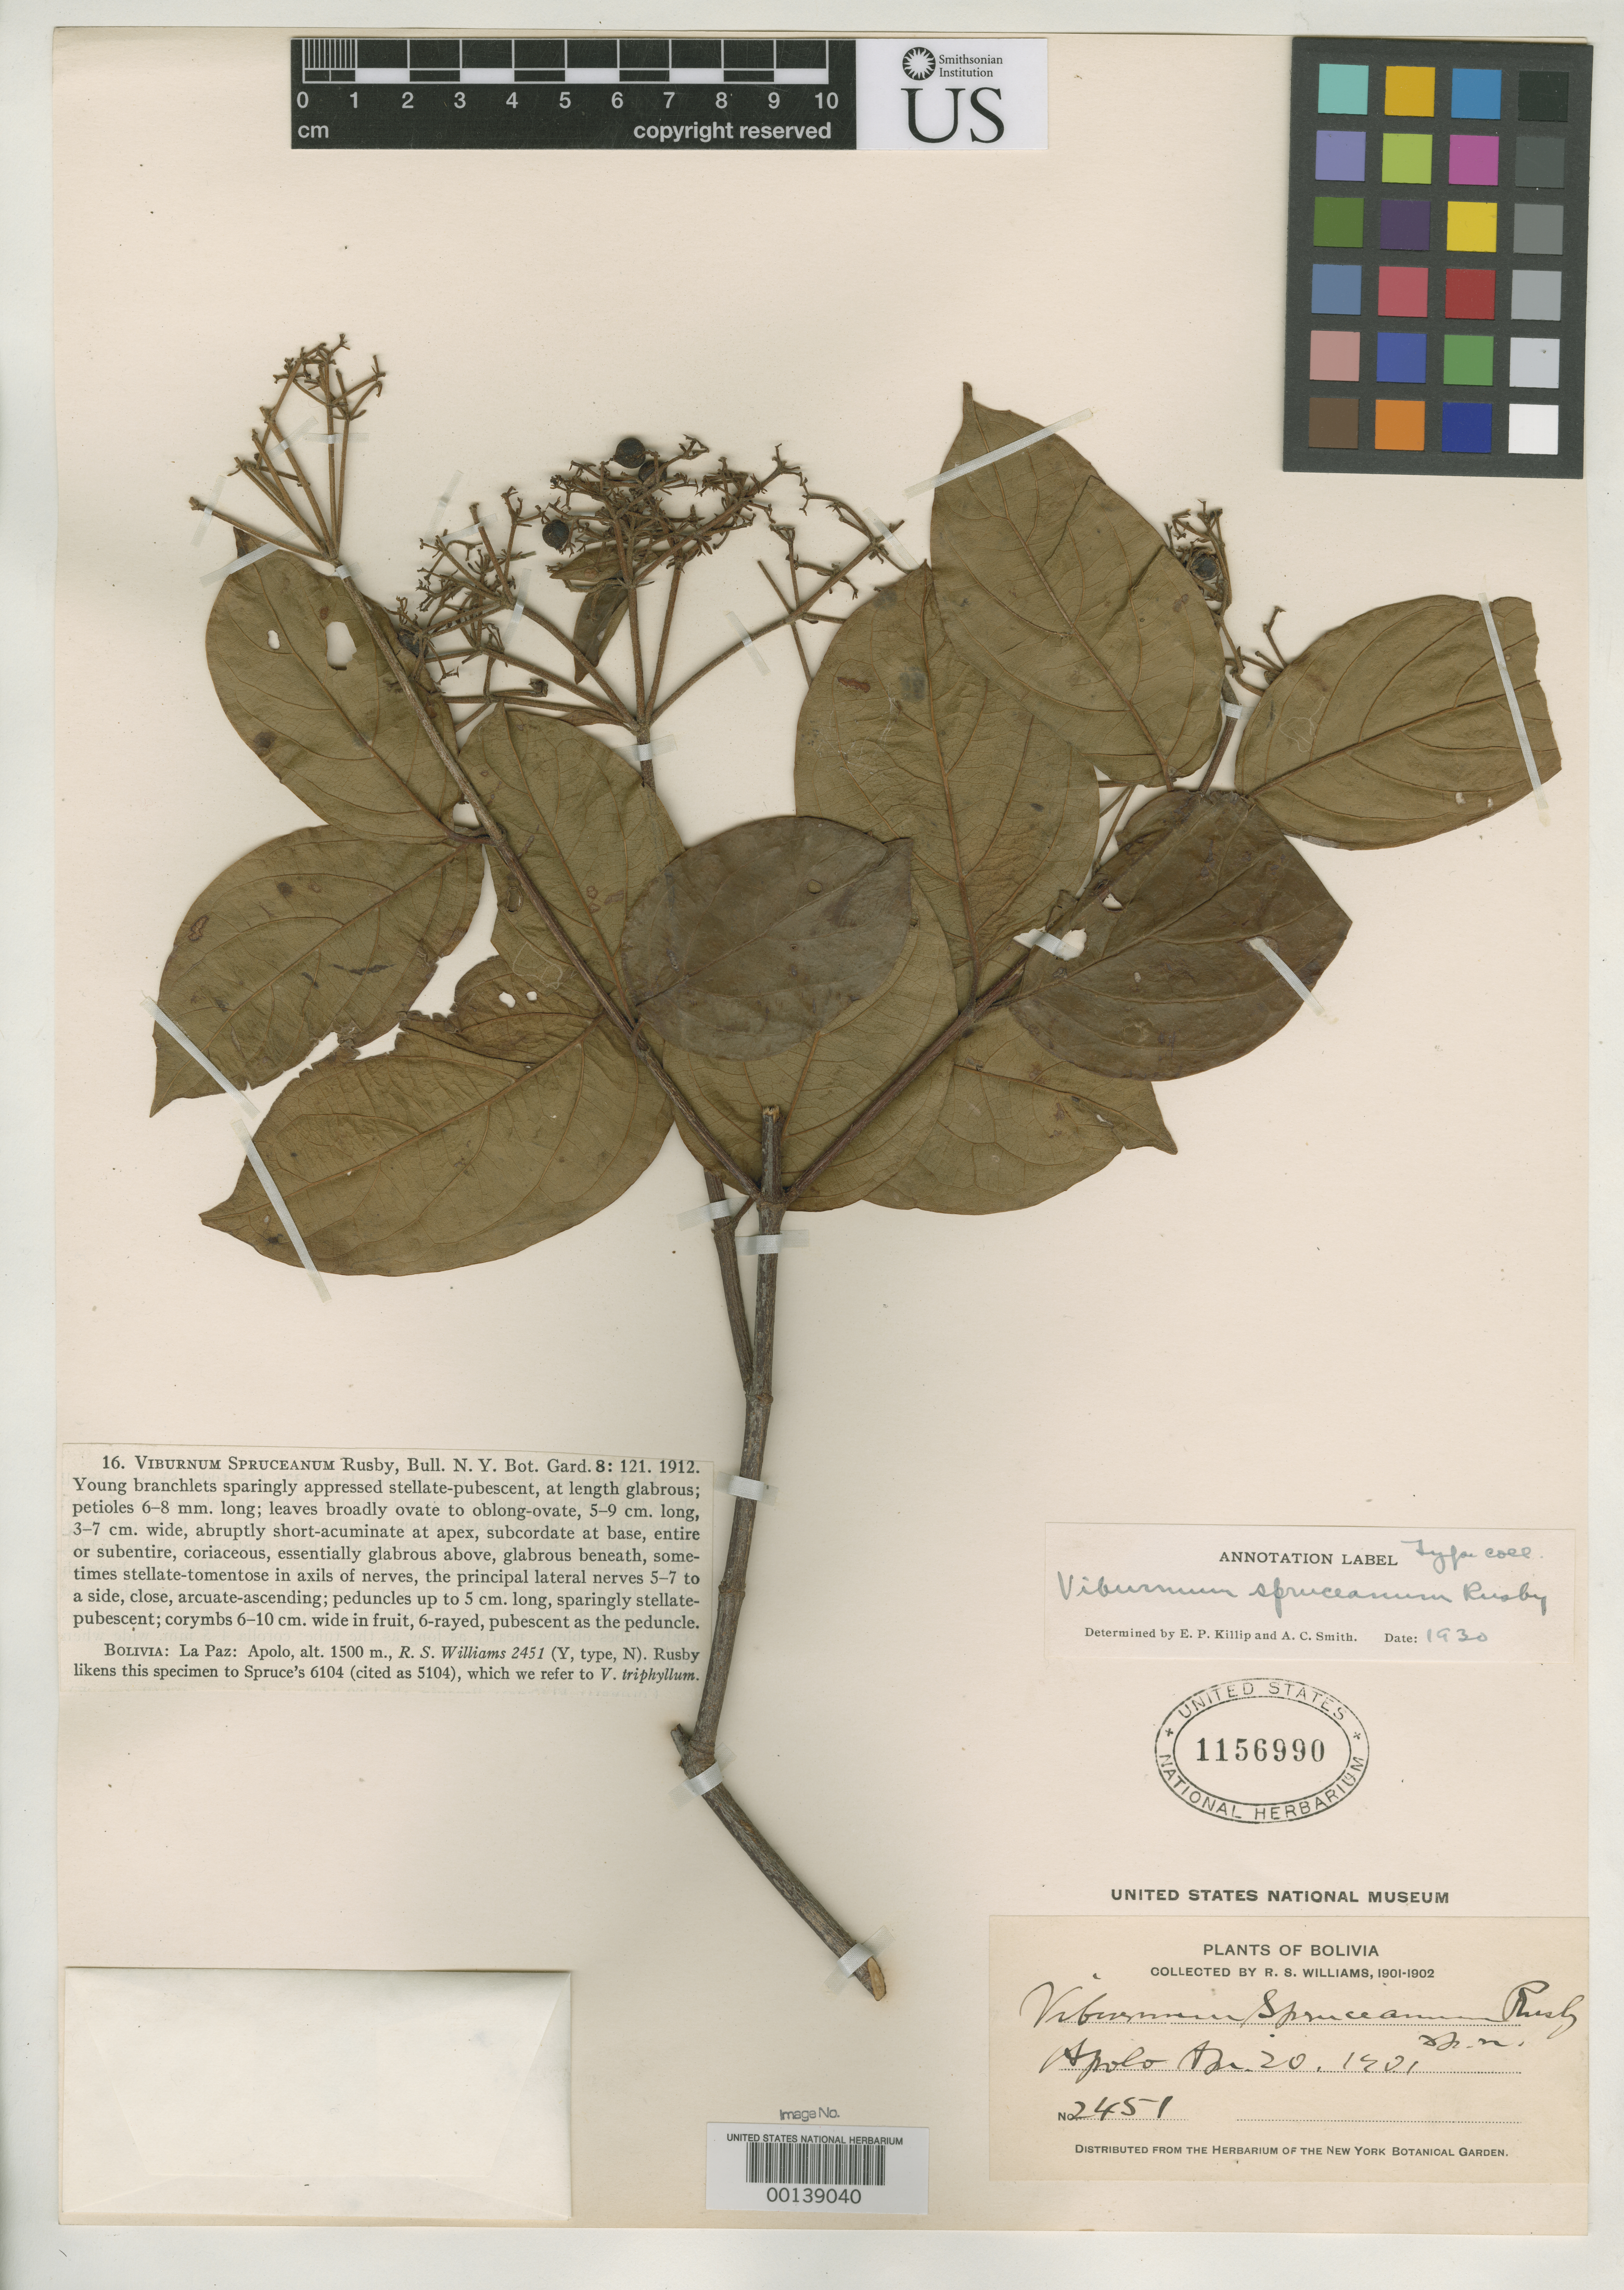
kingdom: Plantae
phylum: Tracheophyta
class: Magnoliopsida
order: Dipsacales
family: Viburnaceae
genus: Viburnum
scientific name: Viburnum spruceanum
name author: Rusby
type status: Isotype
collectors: R. S. Williams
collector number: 2451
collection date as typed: Apr. 20, 1901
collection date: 1902-04-20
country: Bolivia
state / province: La Paz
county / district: Franz Tamayo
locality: Apolo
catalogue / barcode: US 1156990